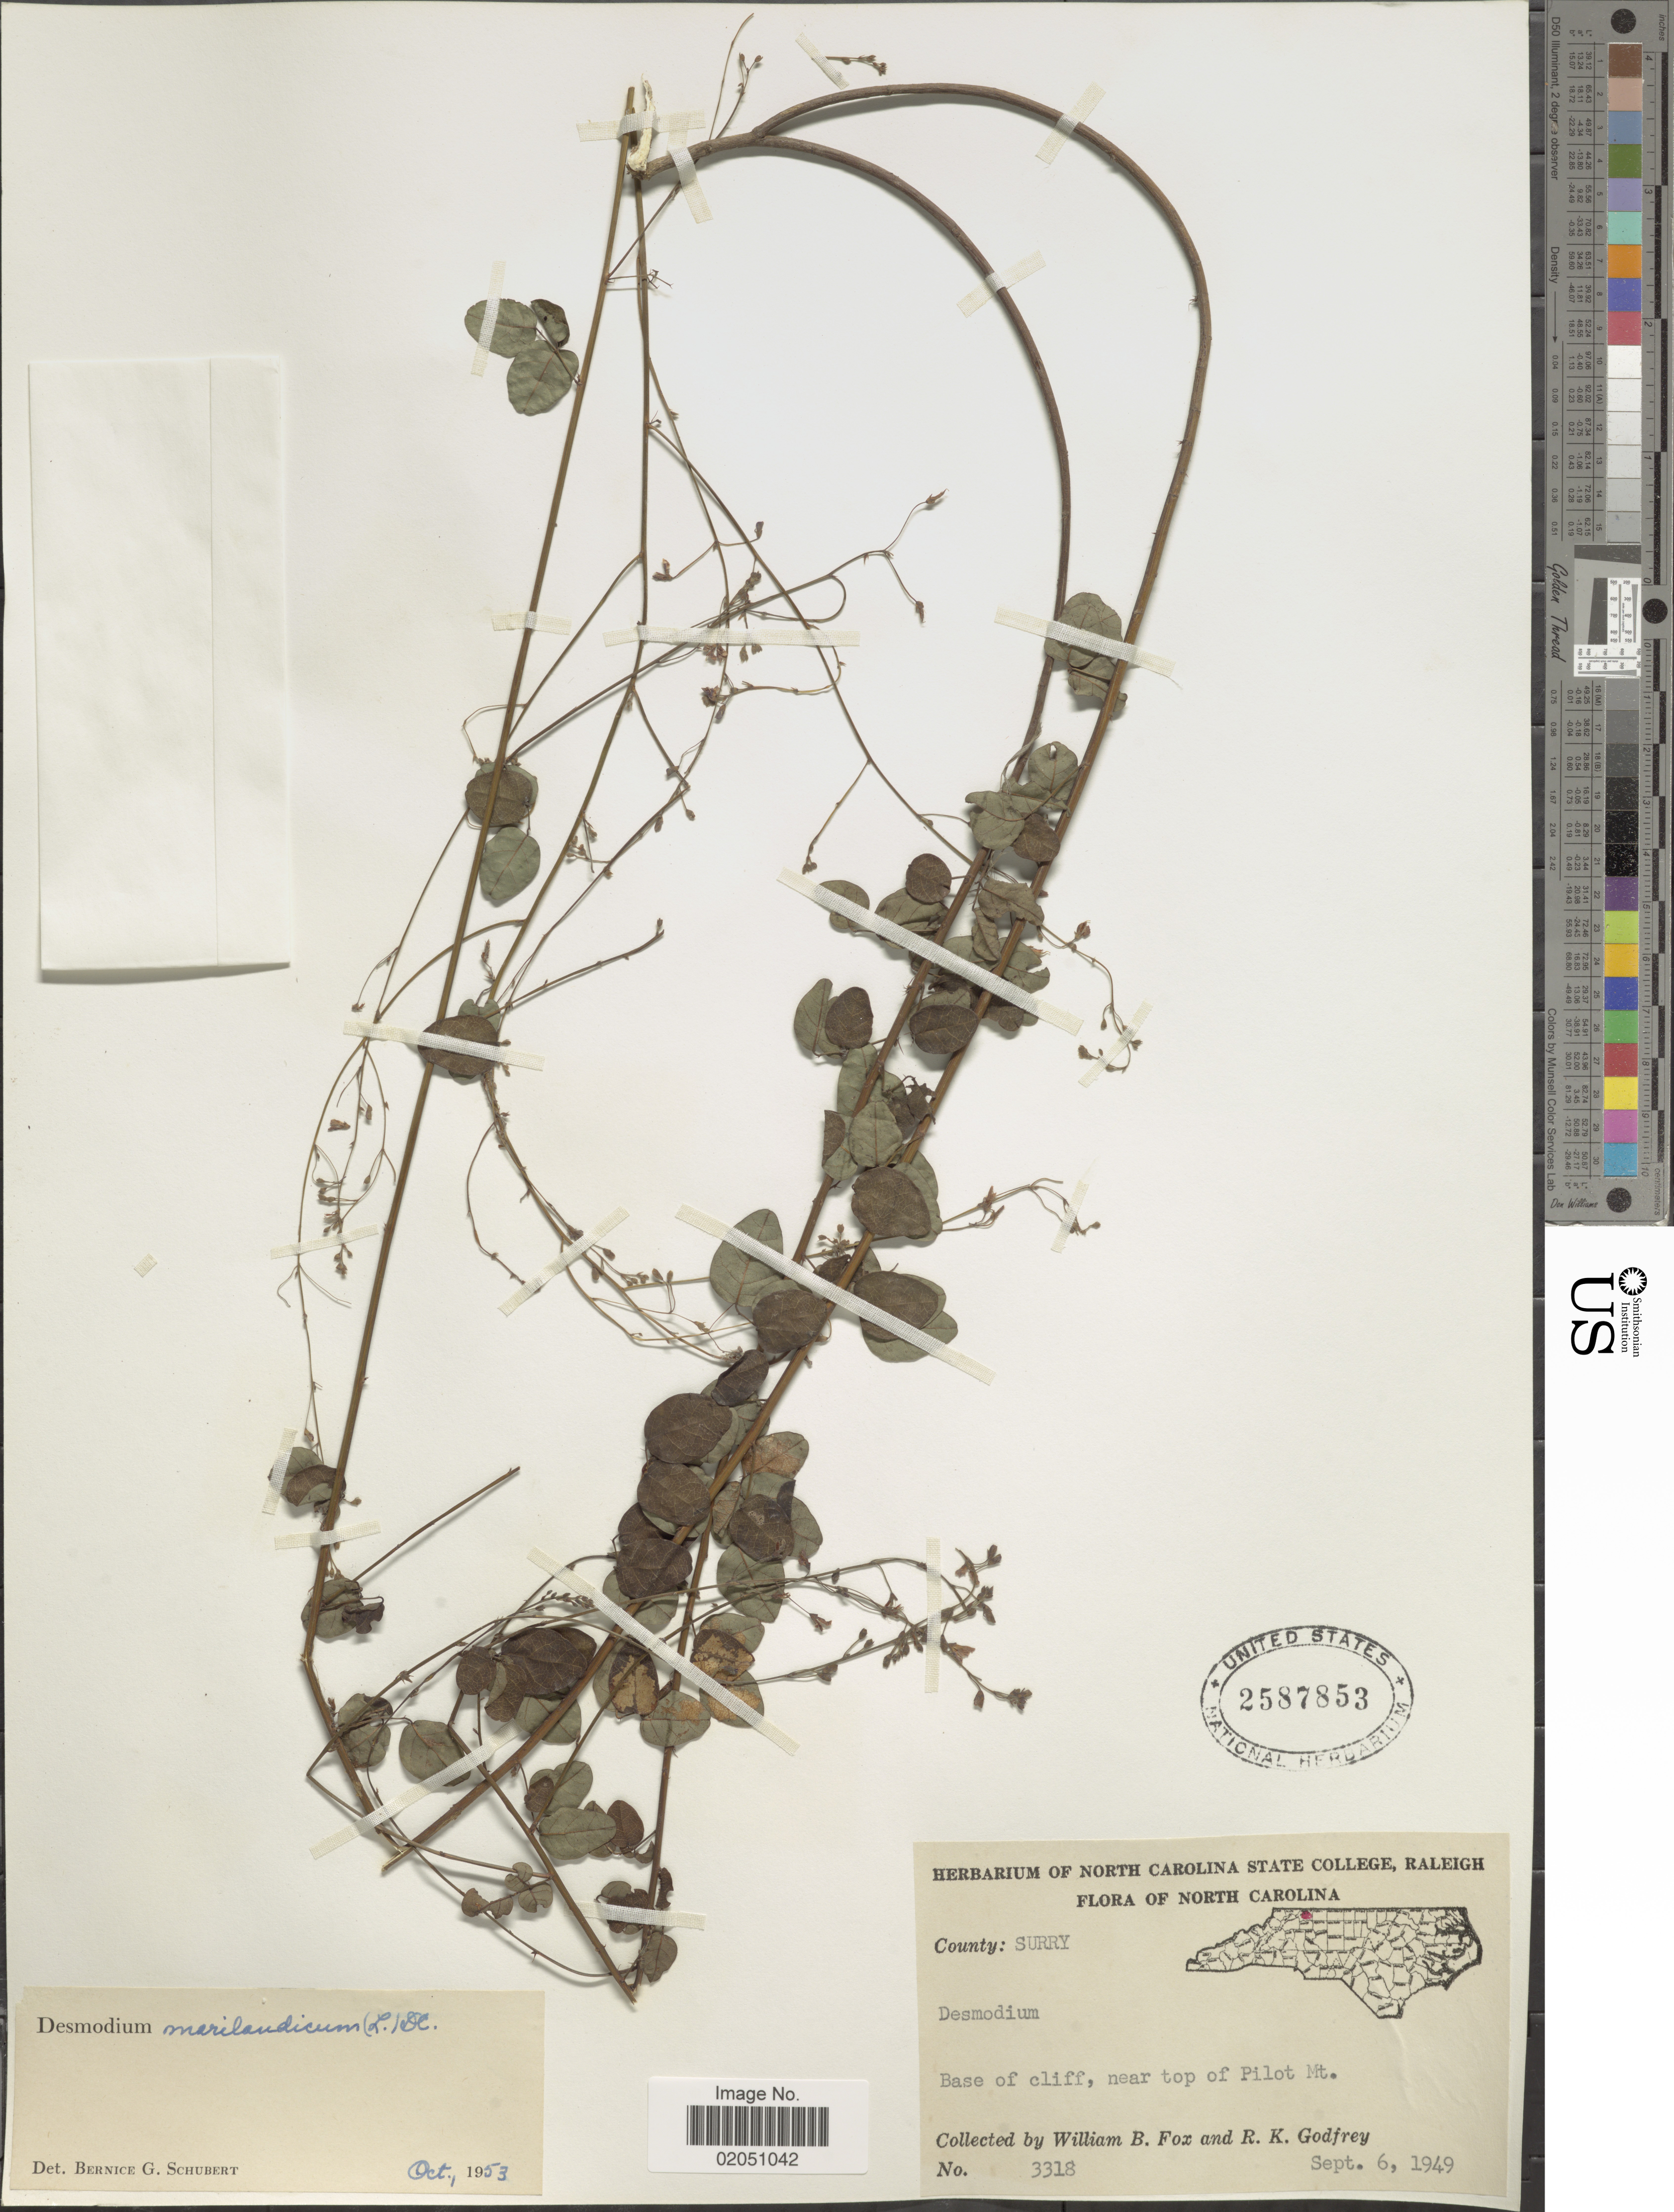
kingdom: Plantae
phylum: Tracheophyta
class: Magnoliopsida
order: Fabales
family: Fabaceae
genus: Desmodium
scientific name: Desmodium marilandicum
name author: Darl.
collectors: W. B. Fox & R. K. Godfrey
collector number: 3318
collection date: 1949-09-06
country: United States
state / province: North Carolina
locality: County: Surry, base of cliff, near top of Pilot Mt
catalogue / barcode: US 2587853